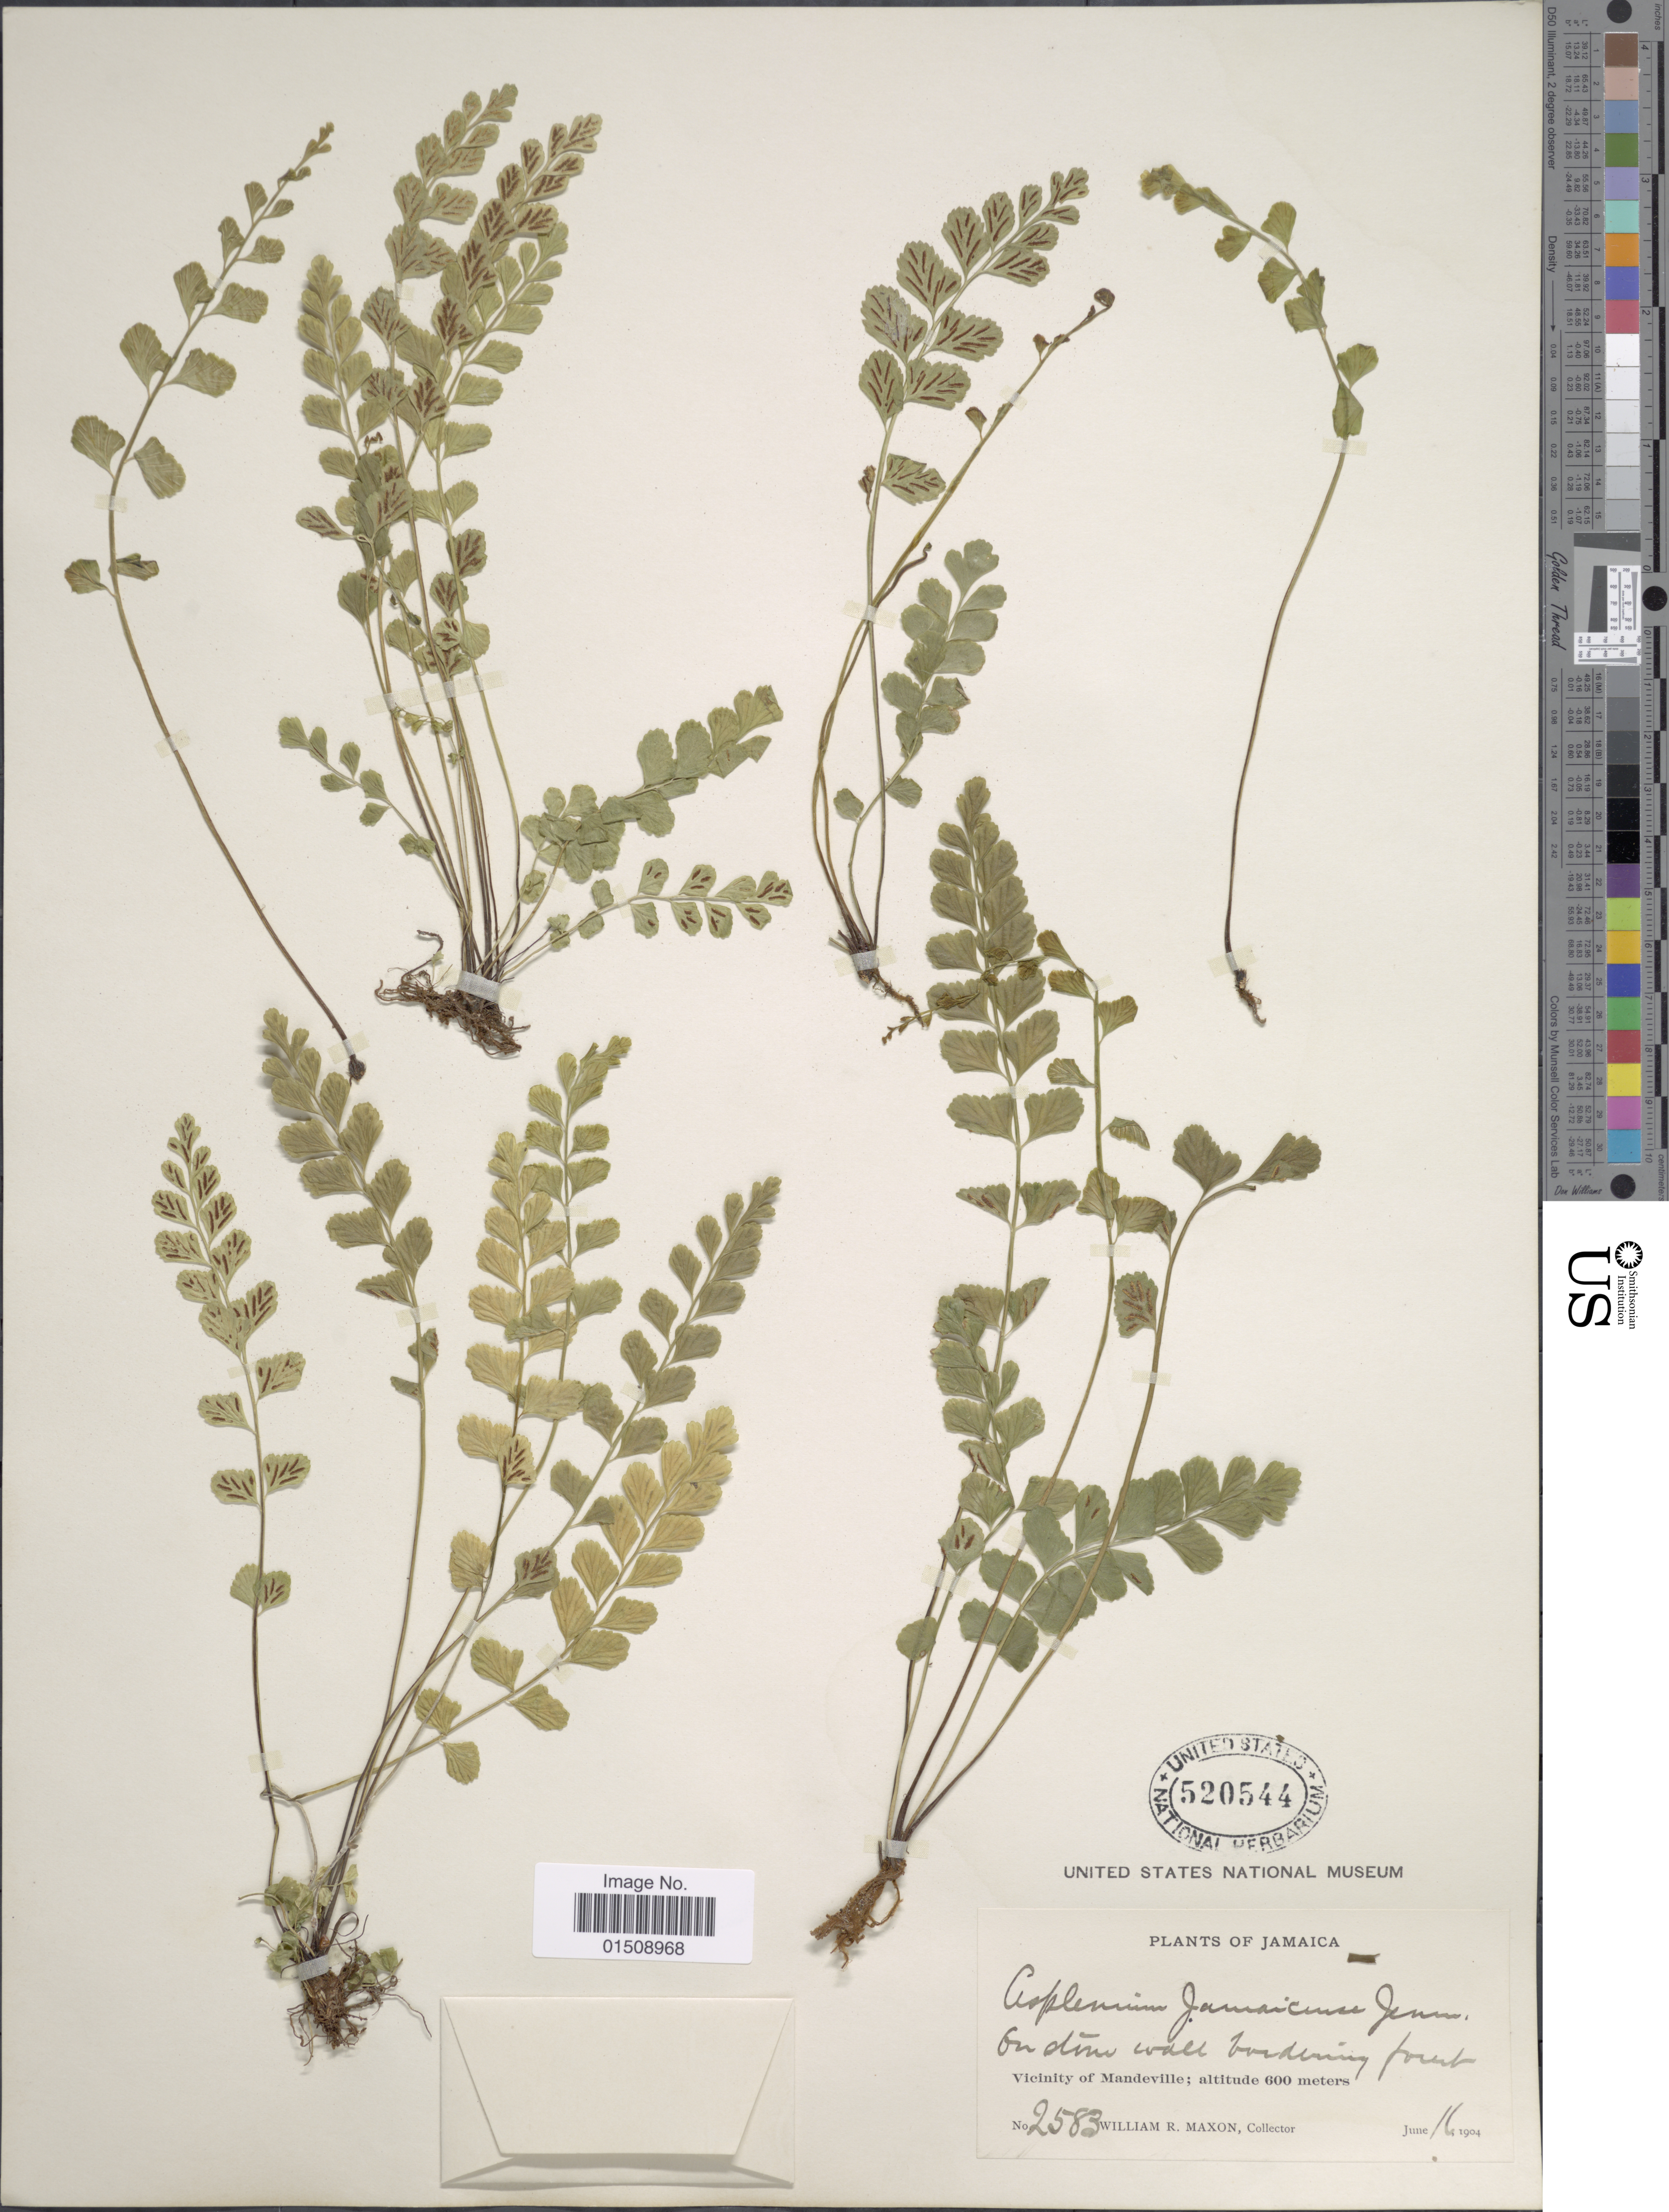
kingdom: Plantae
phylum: Tracheophyta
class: Polypodiopsida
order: Polypodiales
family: Aspleniaceae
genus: Asplenium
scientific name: Asplenium jamaicense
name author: Jenman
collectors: W. R. Maxon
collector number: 2583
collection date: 1904-06-16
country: Jamaica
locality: Vicinity of Mandeville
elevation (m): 600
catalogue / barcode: US 520544